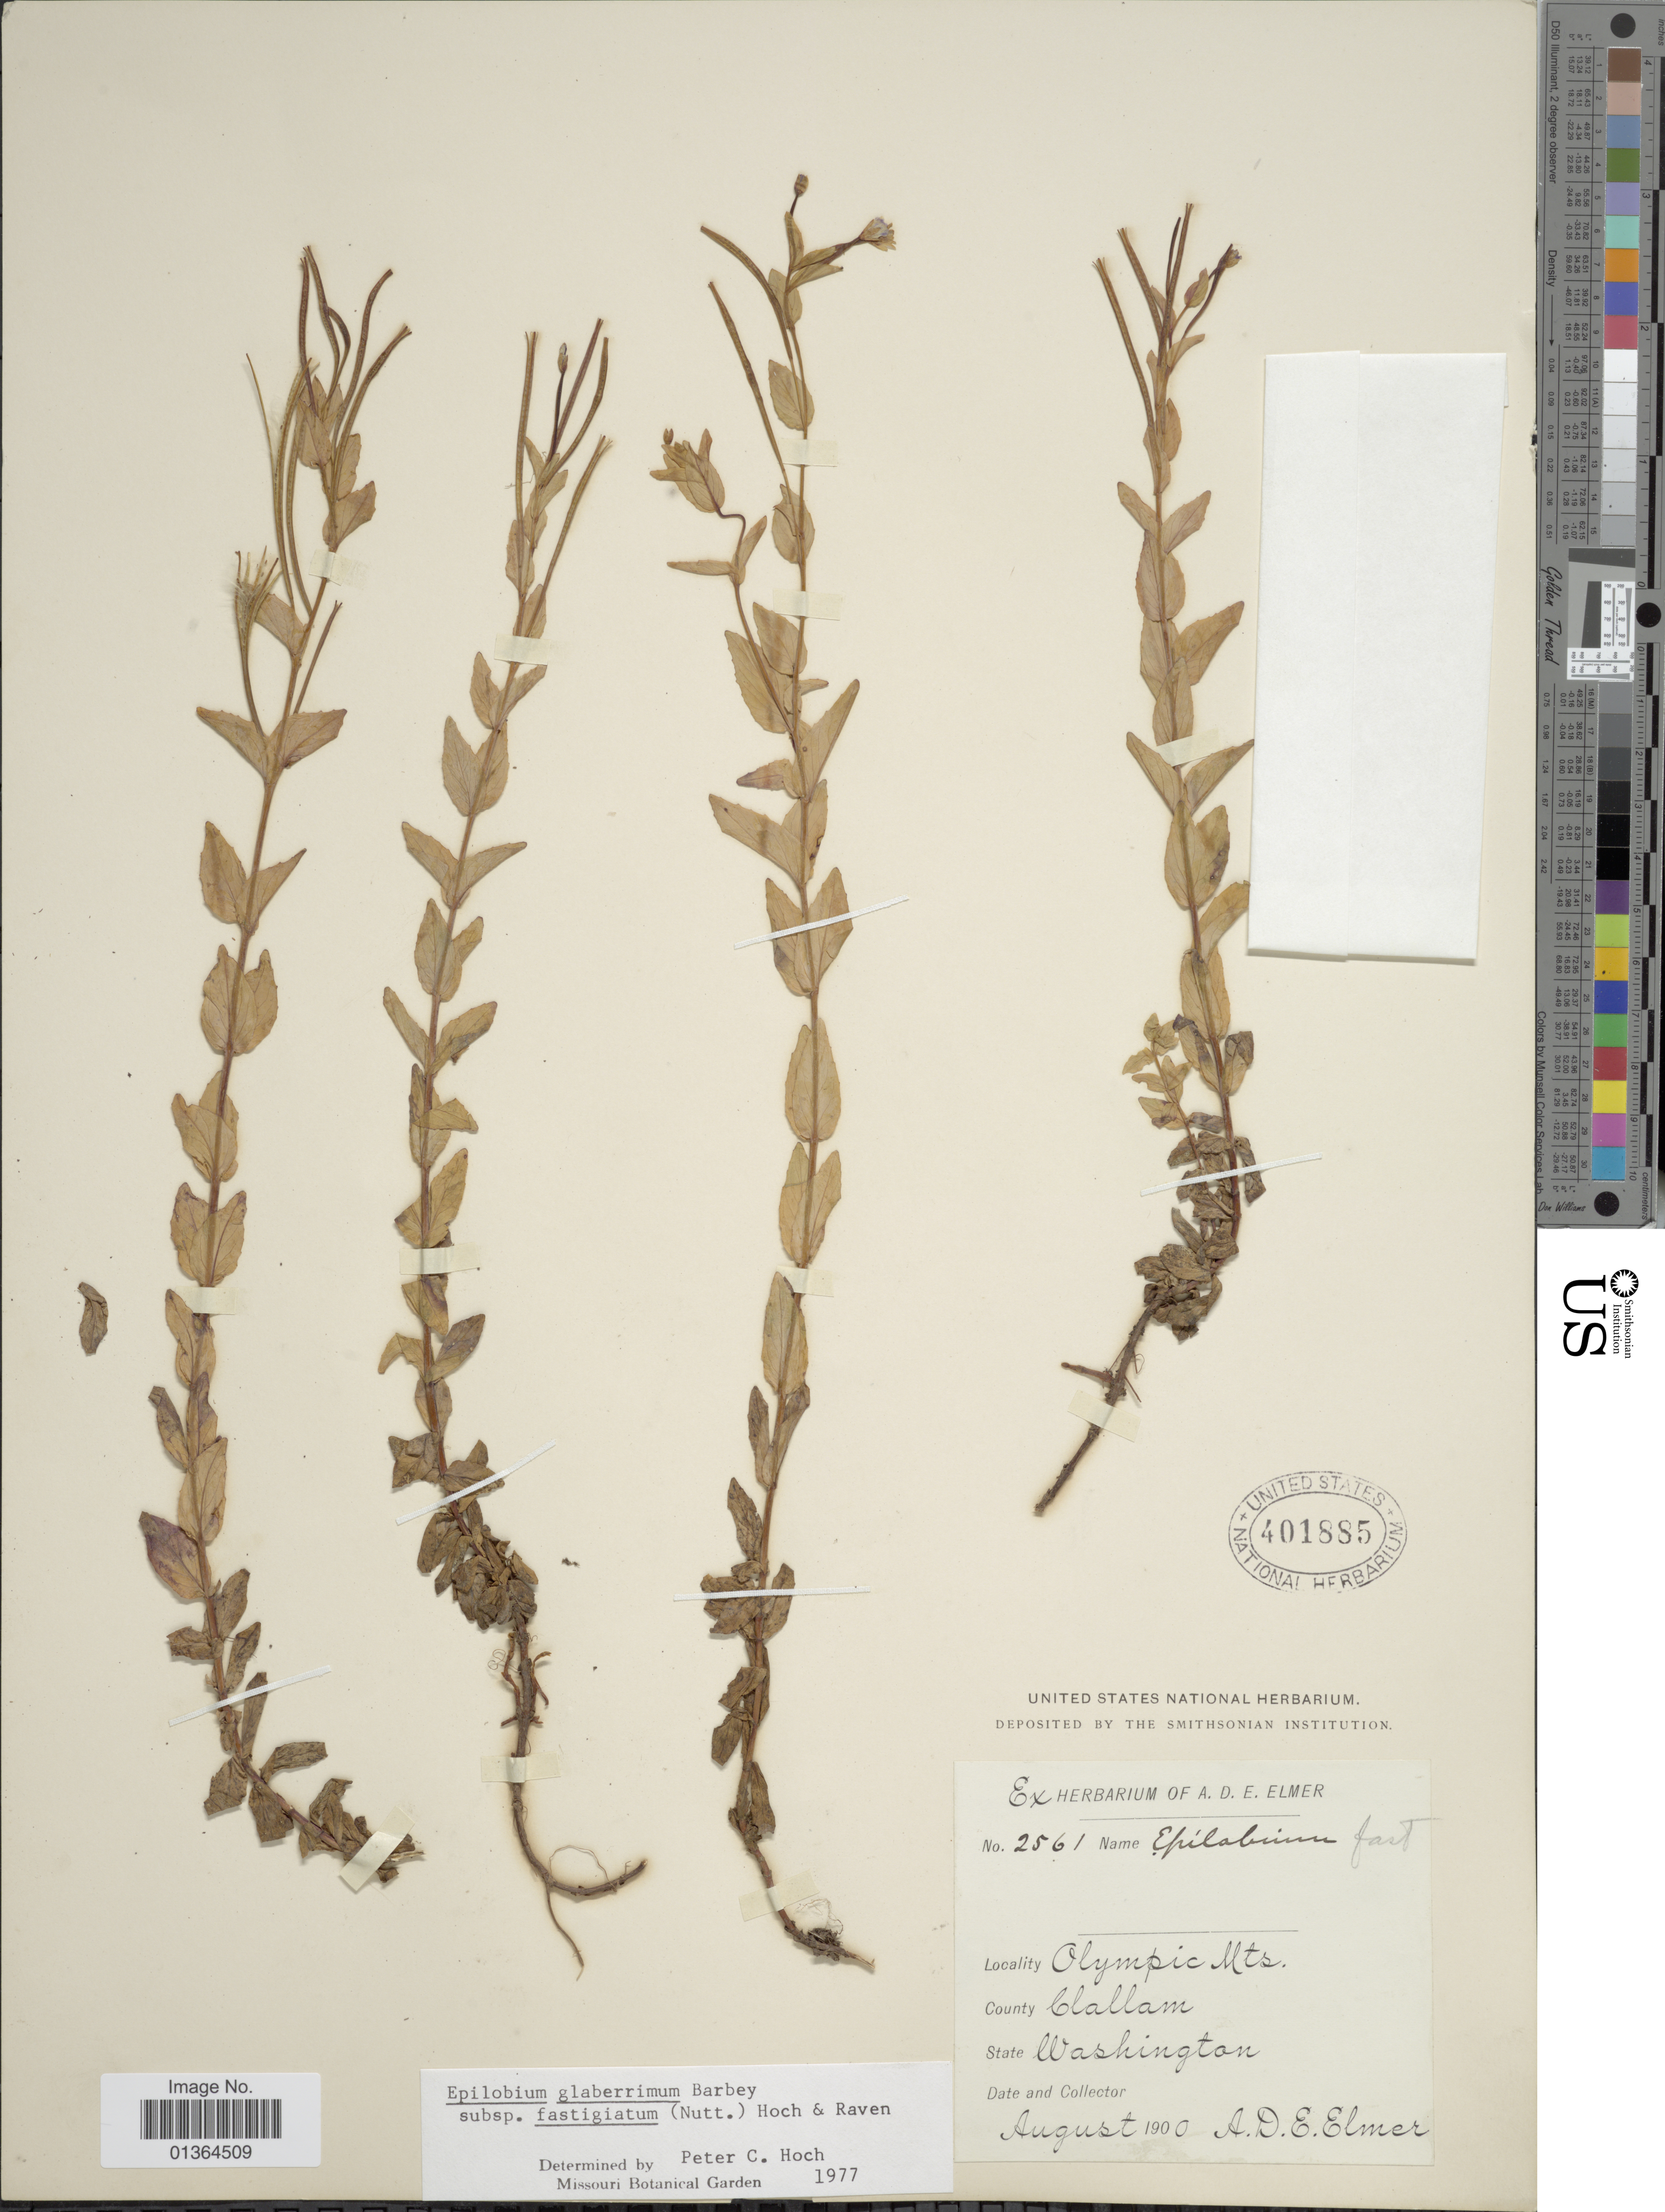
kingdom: Plantae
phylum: Tracheophyta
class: Magnoliopsida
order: Myrtales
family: Onagraceae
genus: Epilobium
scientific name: Epilobium glaberrimum subsp. fastigiatum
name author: (Nutt.) Hoch & P.H. Raven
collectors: A. D. E. Elmer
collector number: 2561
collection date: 1900-08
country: United States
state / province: Washington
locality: Olympic Mts, Clallam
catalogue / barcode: US 401885